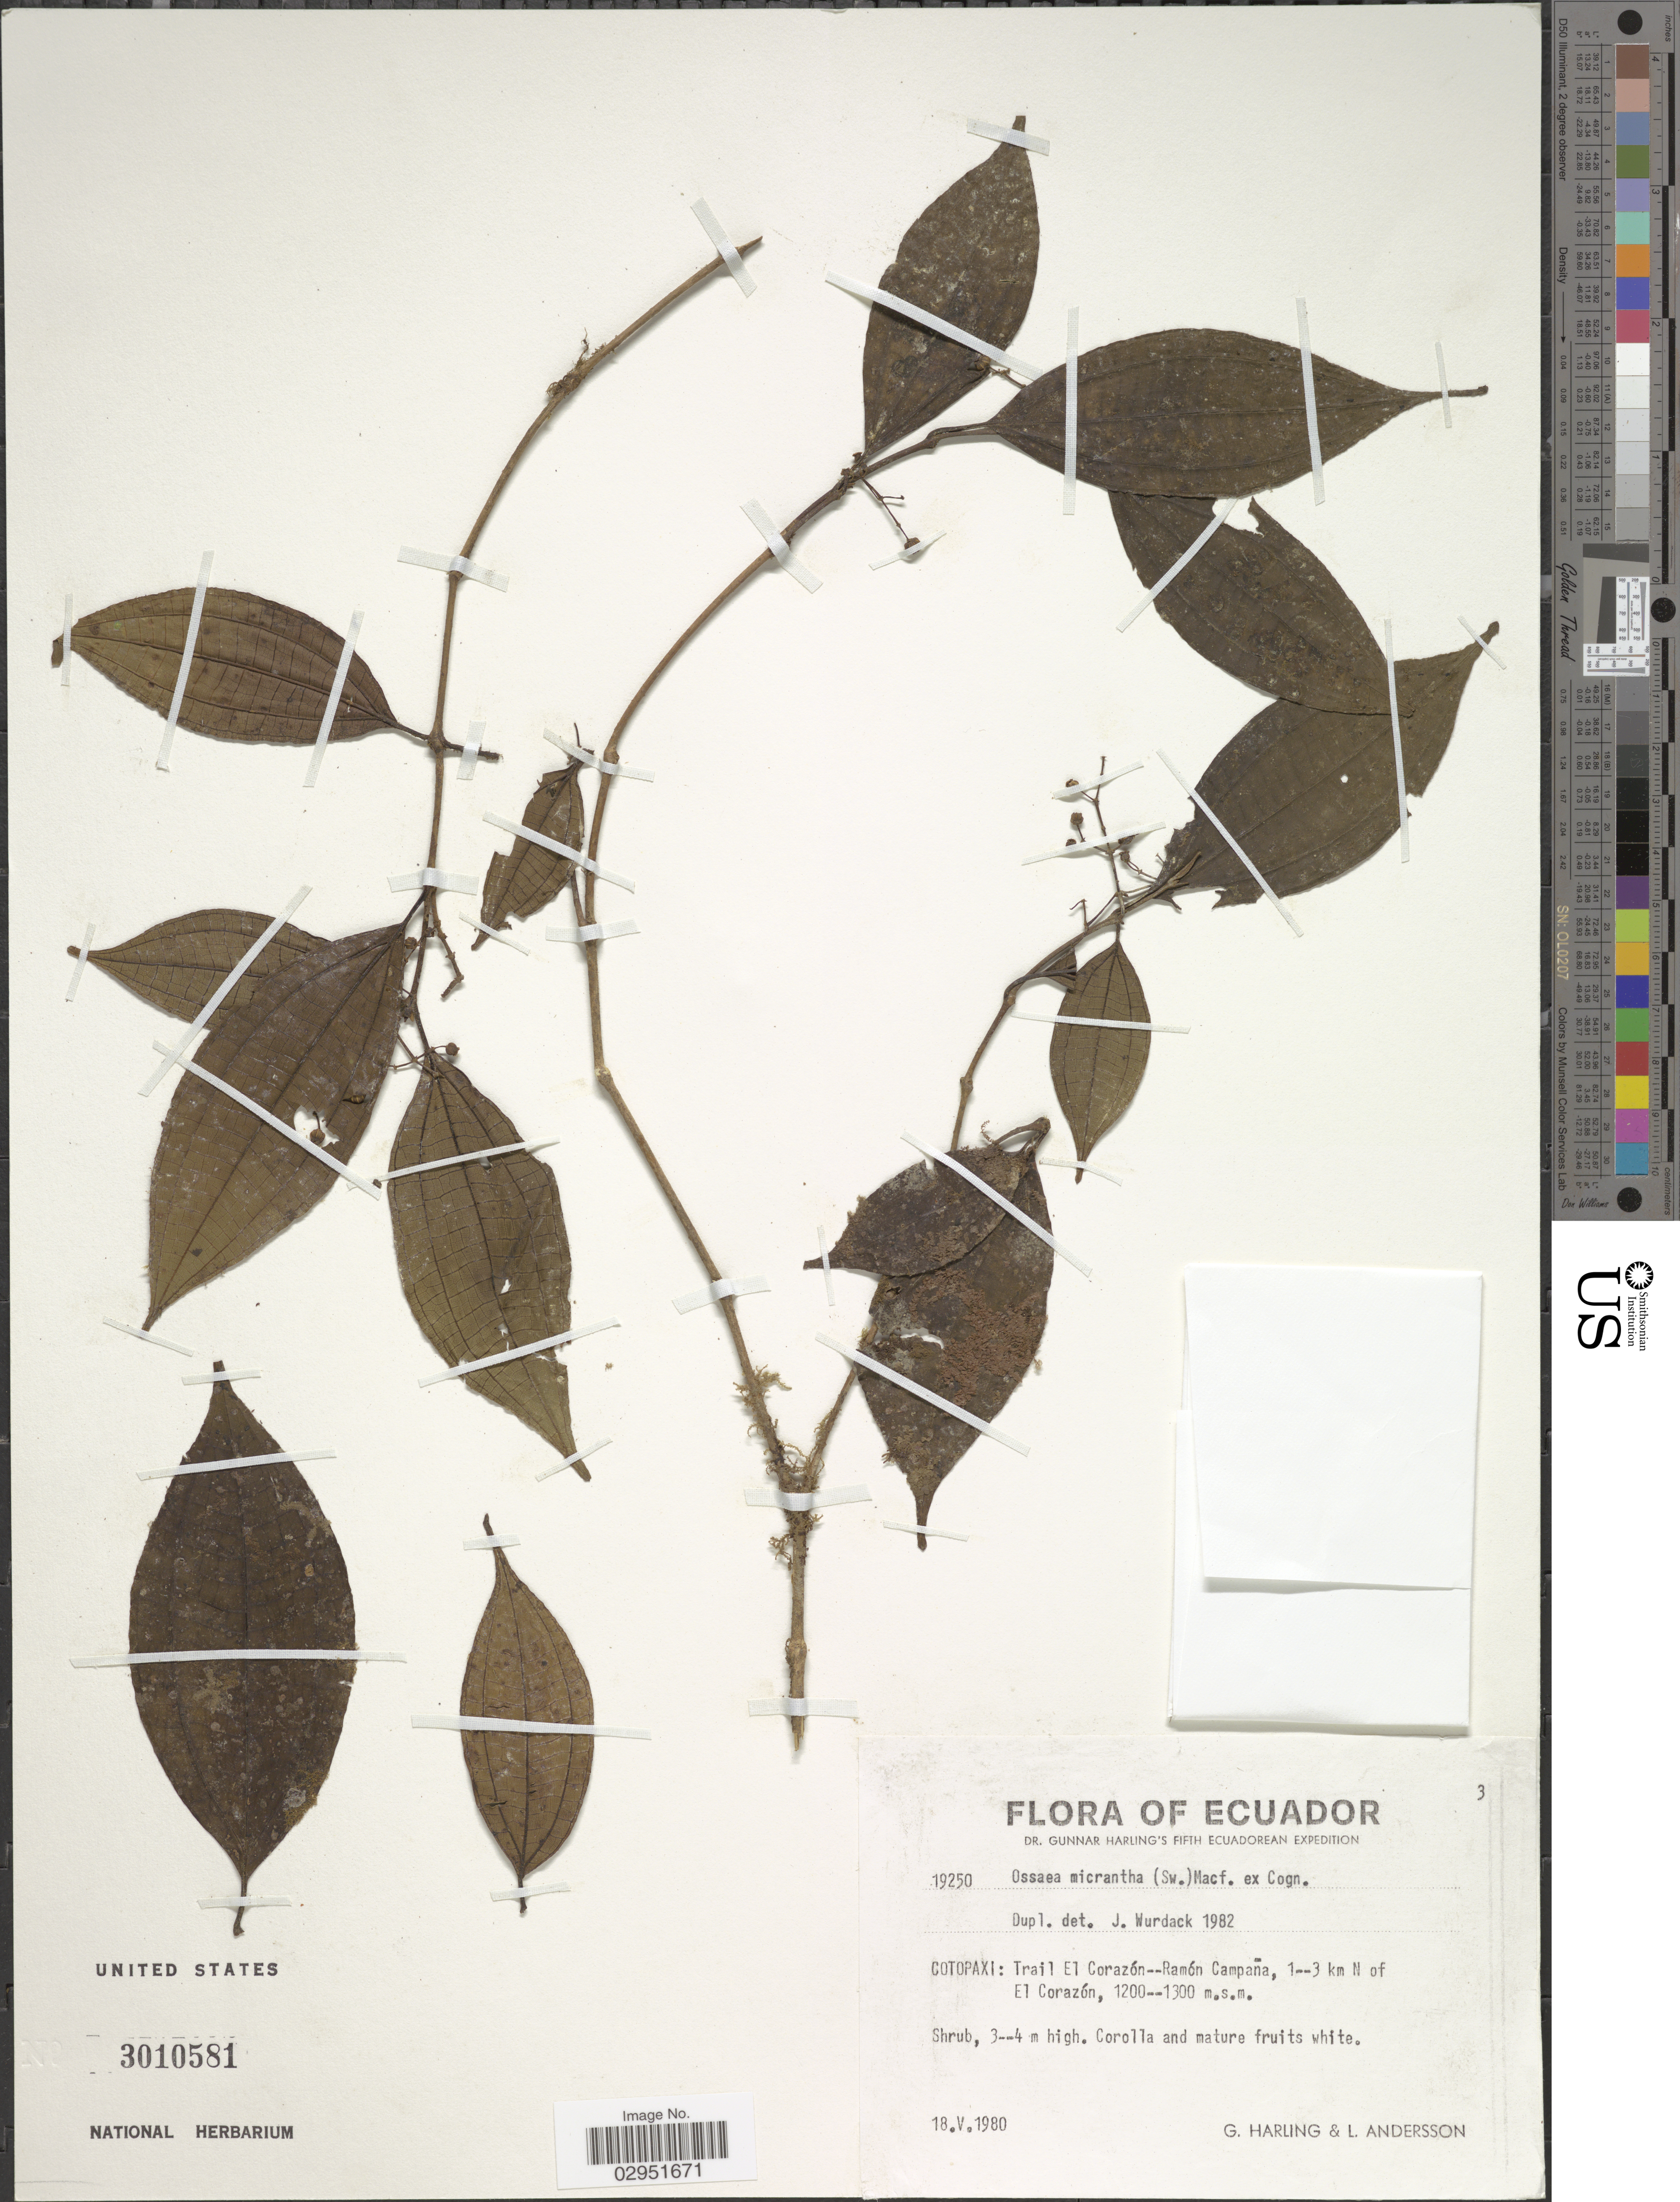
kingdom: Plantae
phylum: Tracheophyta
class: Magnoliopsida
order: Myrtales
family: Melastomataceae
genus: Ossaea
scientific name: Ossaea micrantha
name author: (Sw.) Macfad. ex Cogn.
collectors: G. Harling & L. Andersson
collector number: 19250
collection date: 1980-05-18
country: Ecuador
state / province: Cotopaxi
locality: Cotopaxi: Trail El Corazón--Ramón Campaña, 1--3 km N of El Corazón.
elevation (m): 1200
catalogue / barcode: US 3010581